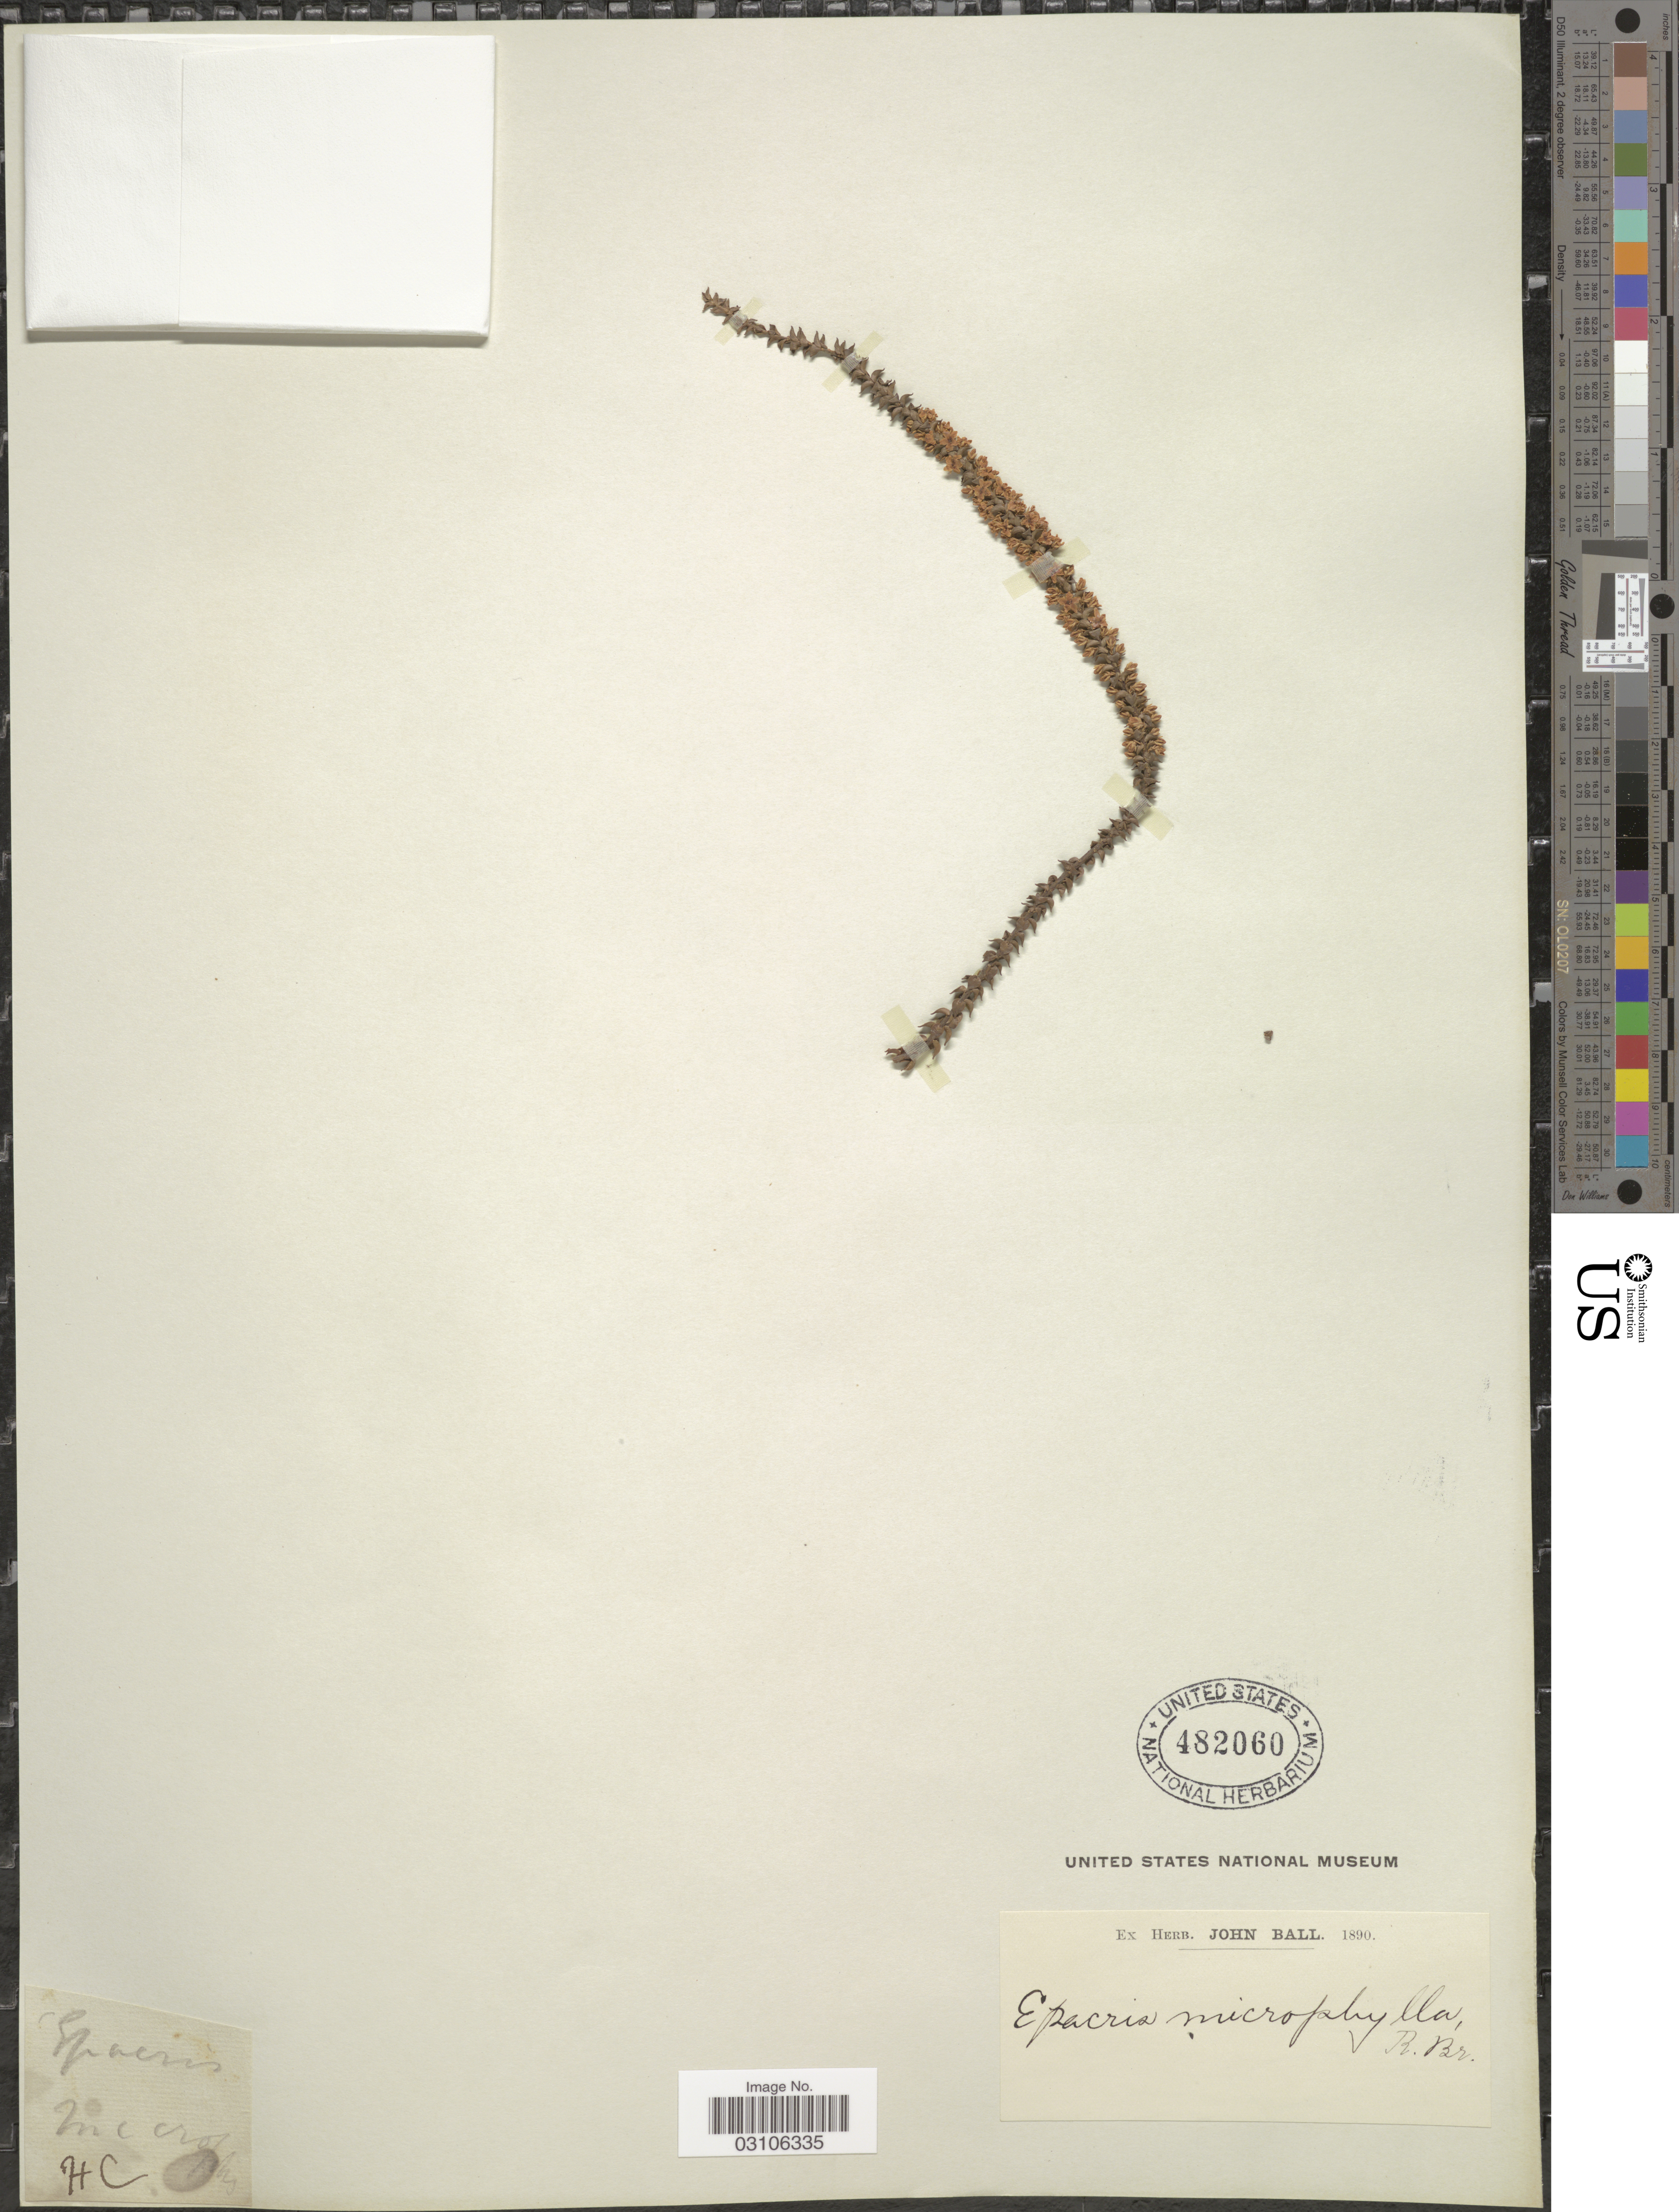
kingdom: Plantae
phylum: Tracheophyta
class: Magnoliopsida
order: Ericales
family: Ericaceae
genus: Epacris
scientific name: Epacris microphylla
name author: R. Br.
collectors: ex herb. John Ball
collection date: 1870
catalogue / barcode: US 482060